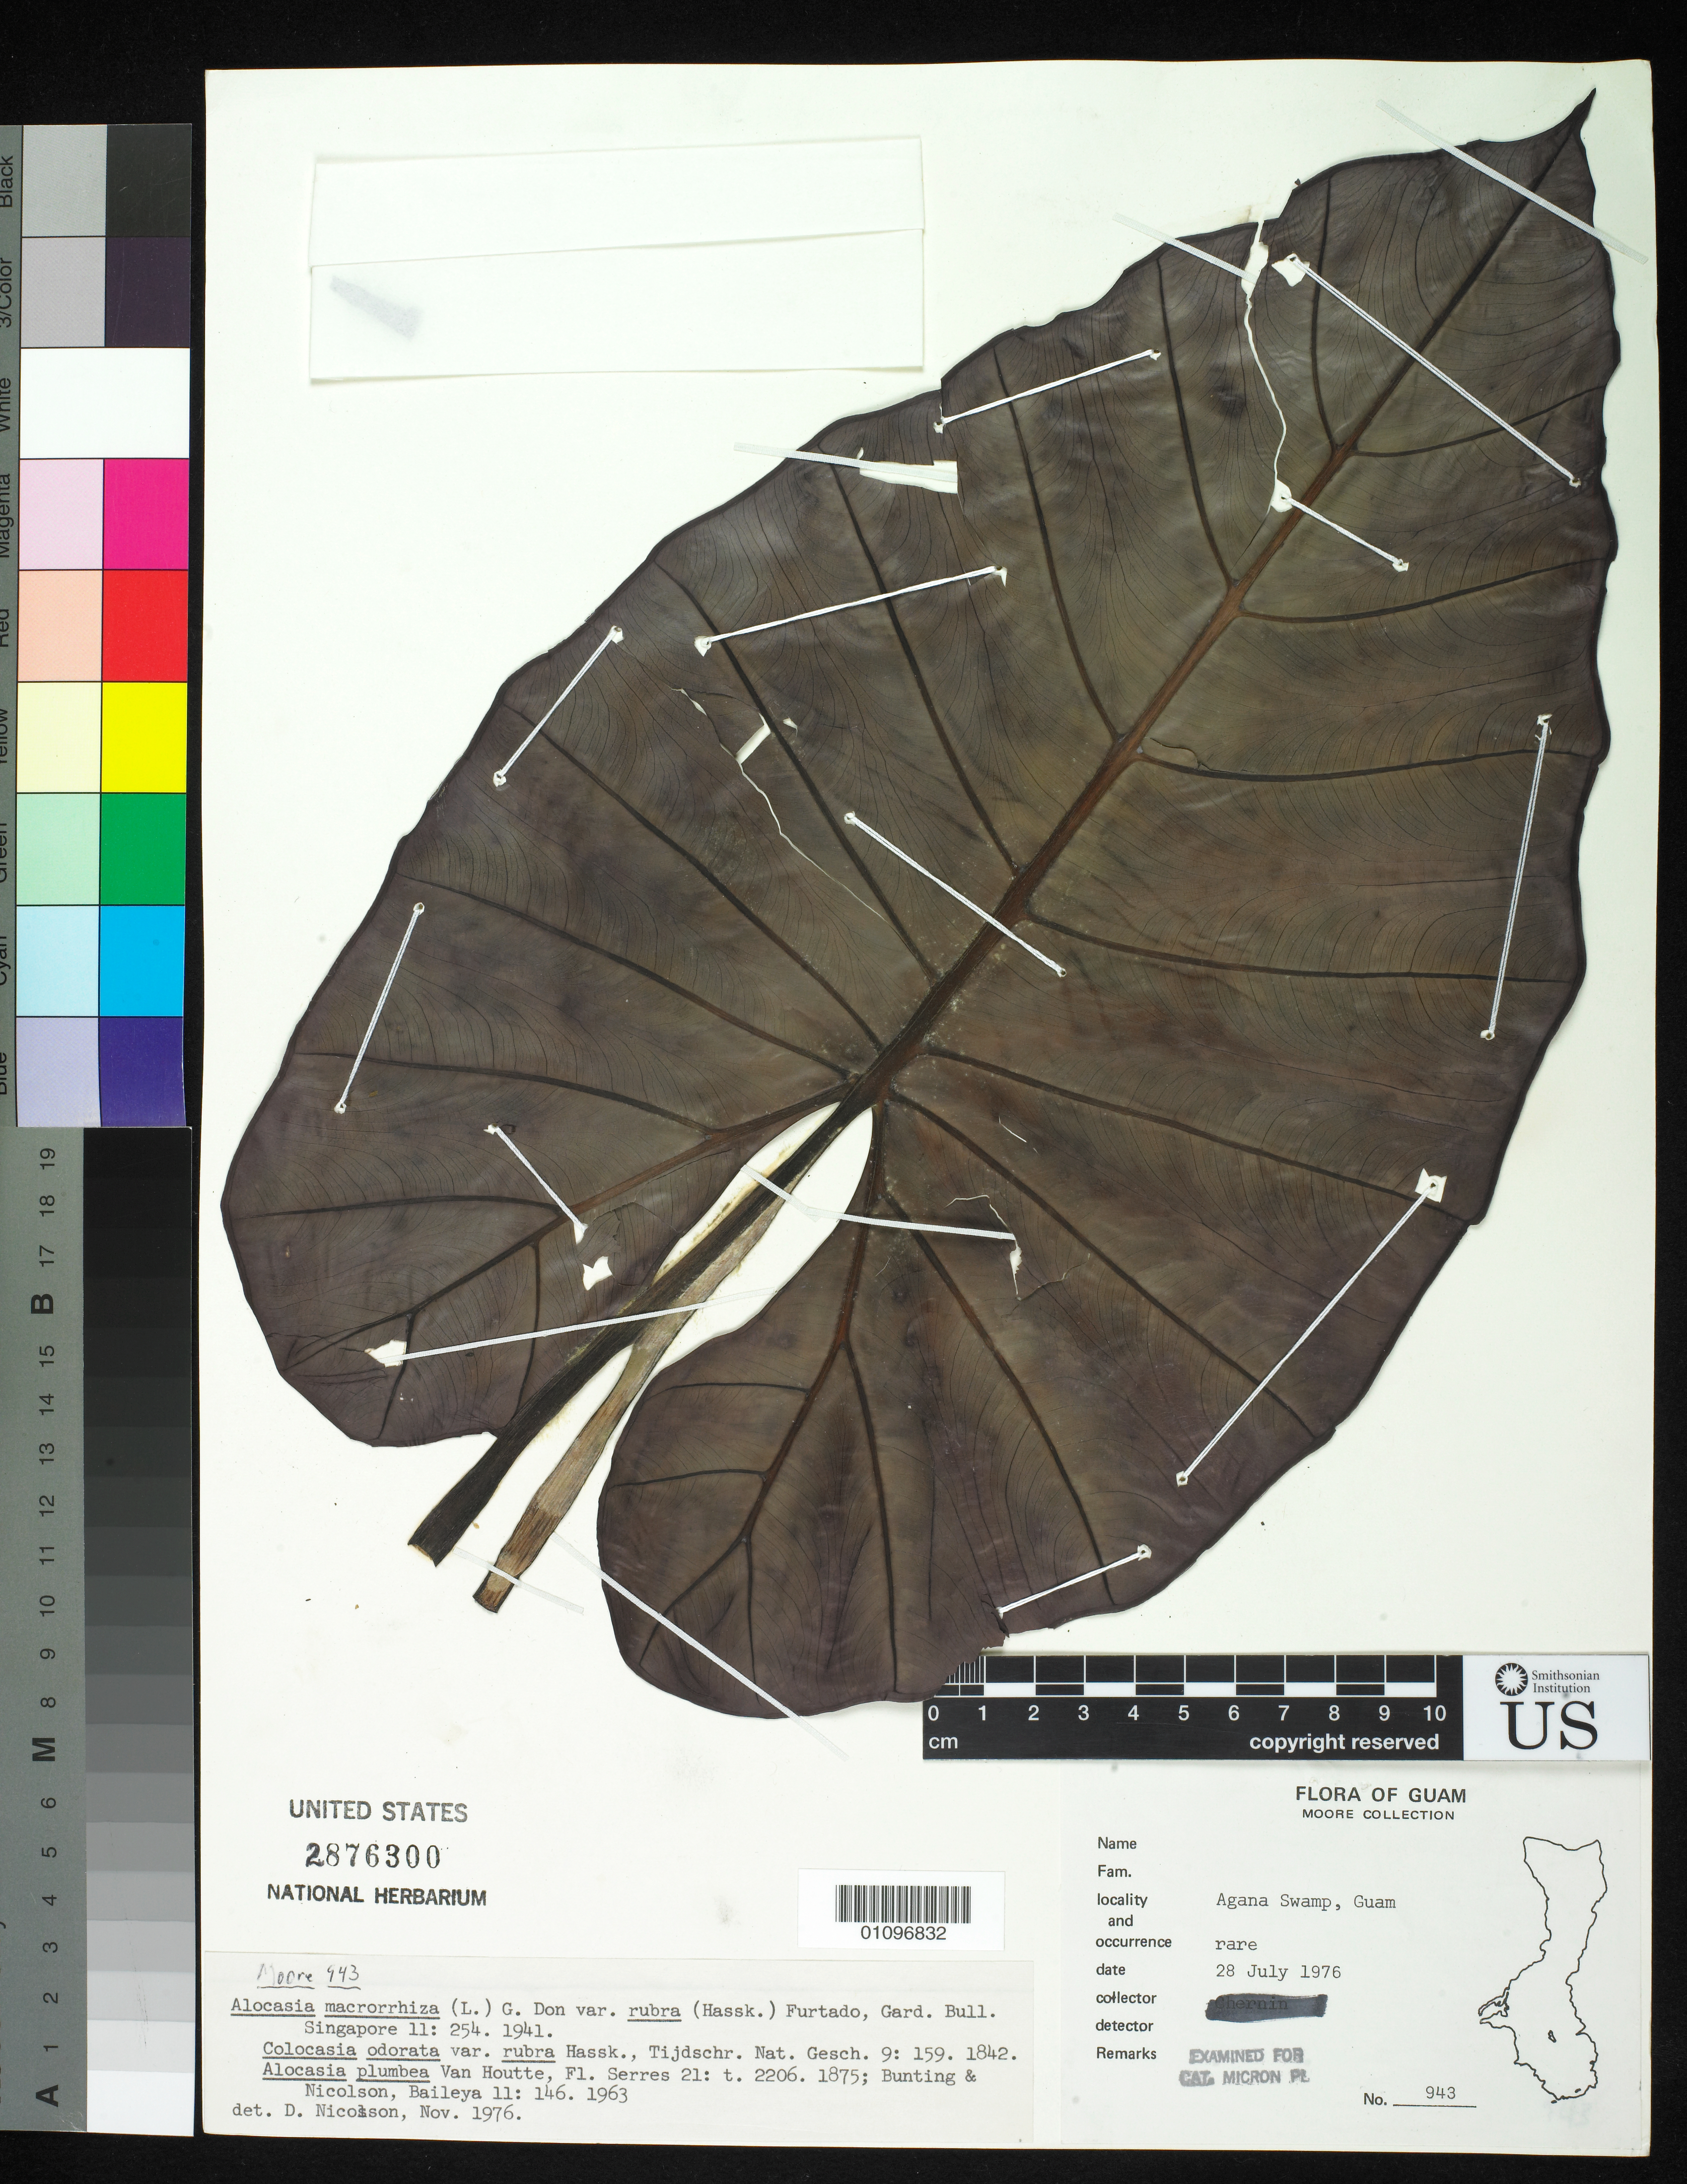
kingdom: Plantae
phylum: Tracheophyta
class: Liliopsida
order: Alismatales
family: Araceae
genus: Alocasia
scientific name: Alocasia macrorrhizos var. rubra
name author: (Hassk.) Furtado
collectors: P. H. Moore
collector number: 943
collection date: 1976-07-28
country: Guam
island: Guam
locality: Agana Swamp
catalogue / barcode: US 3296801